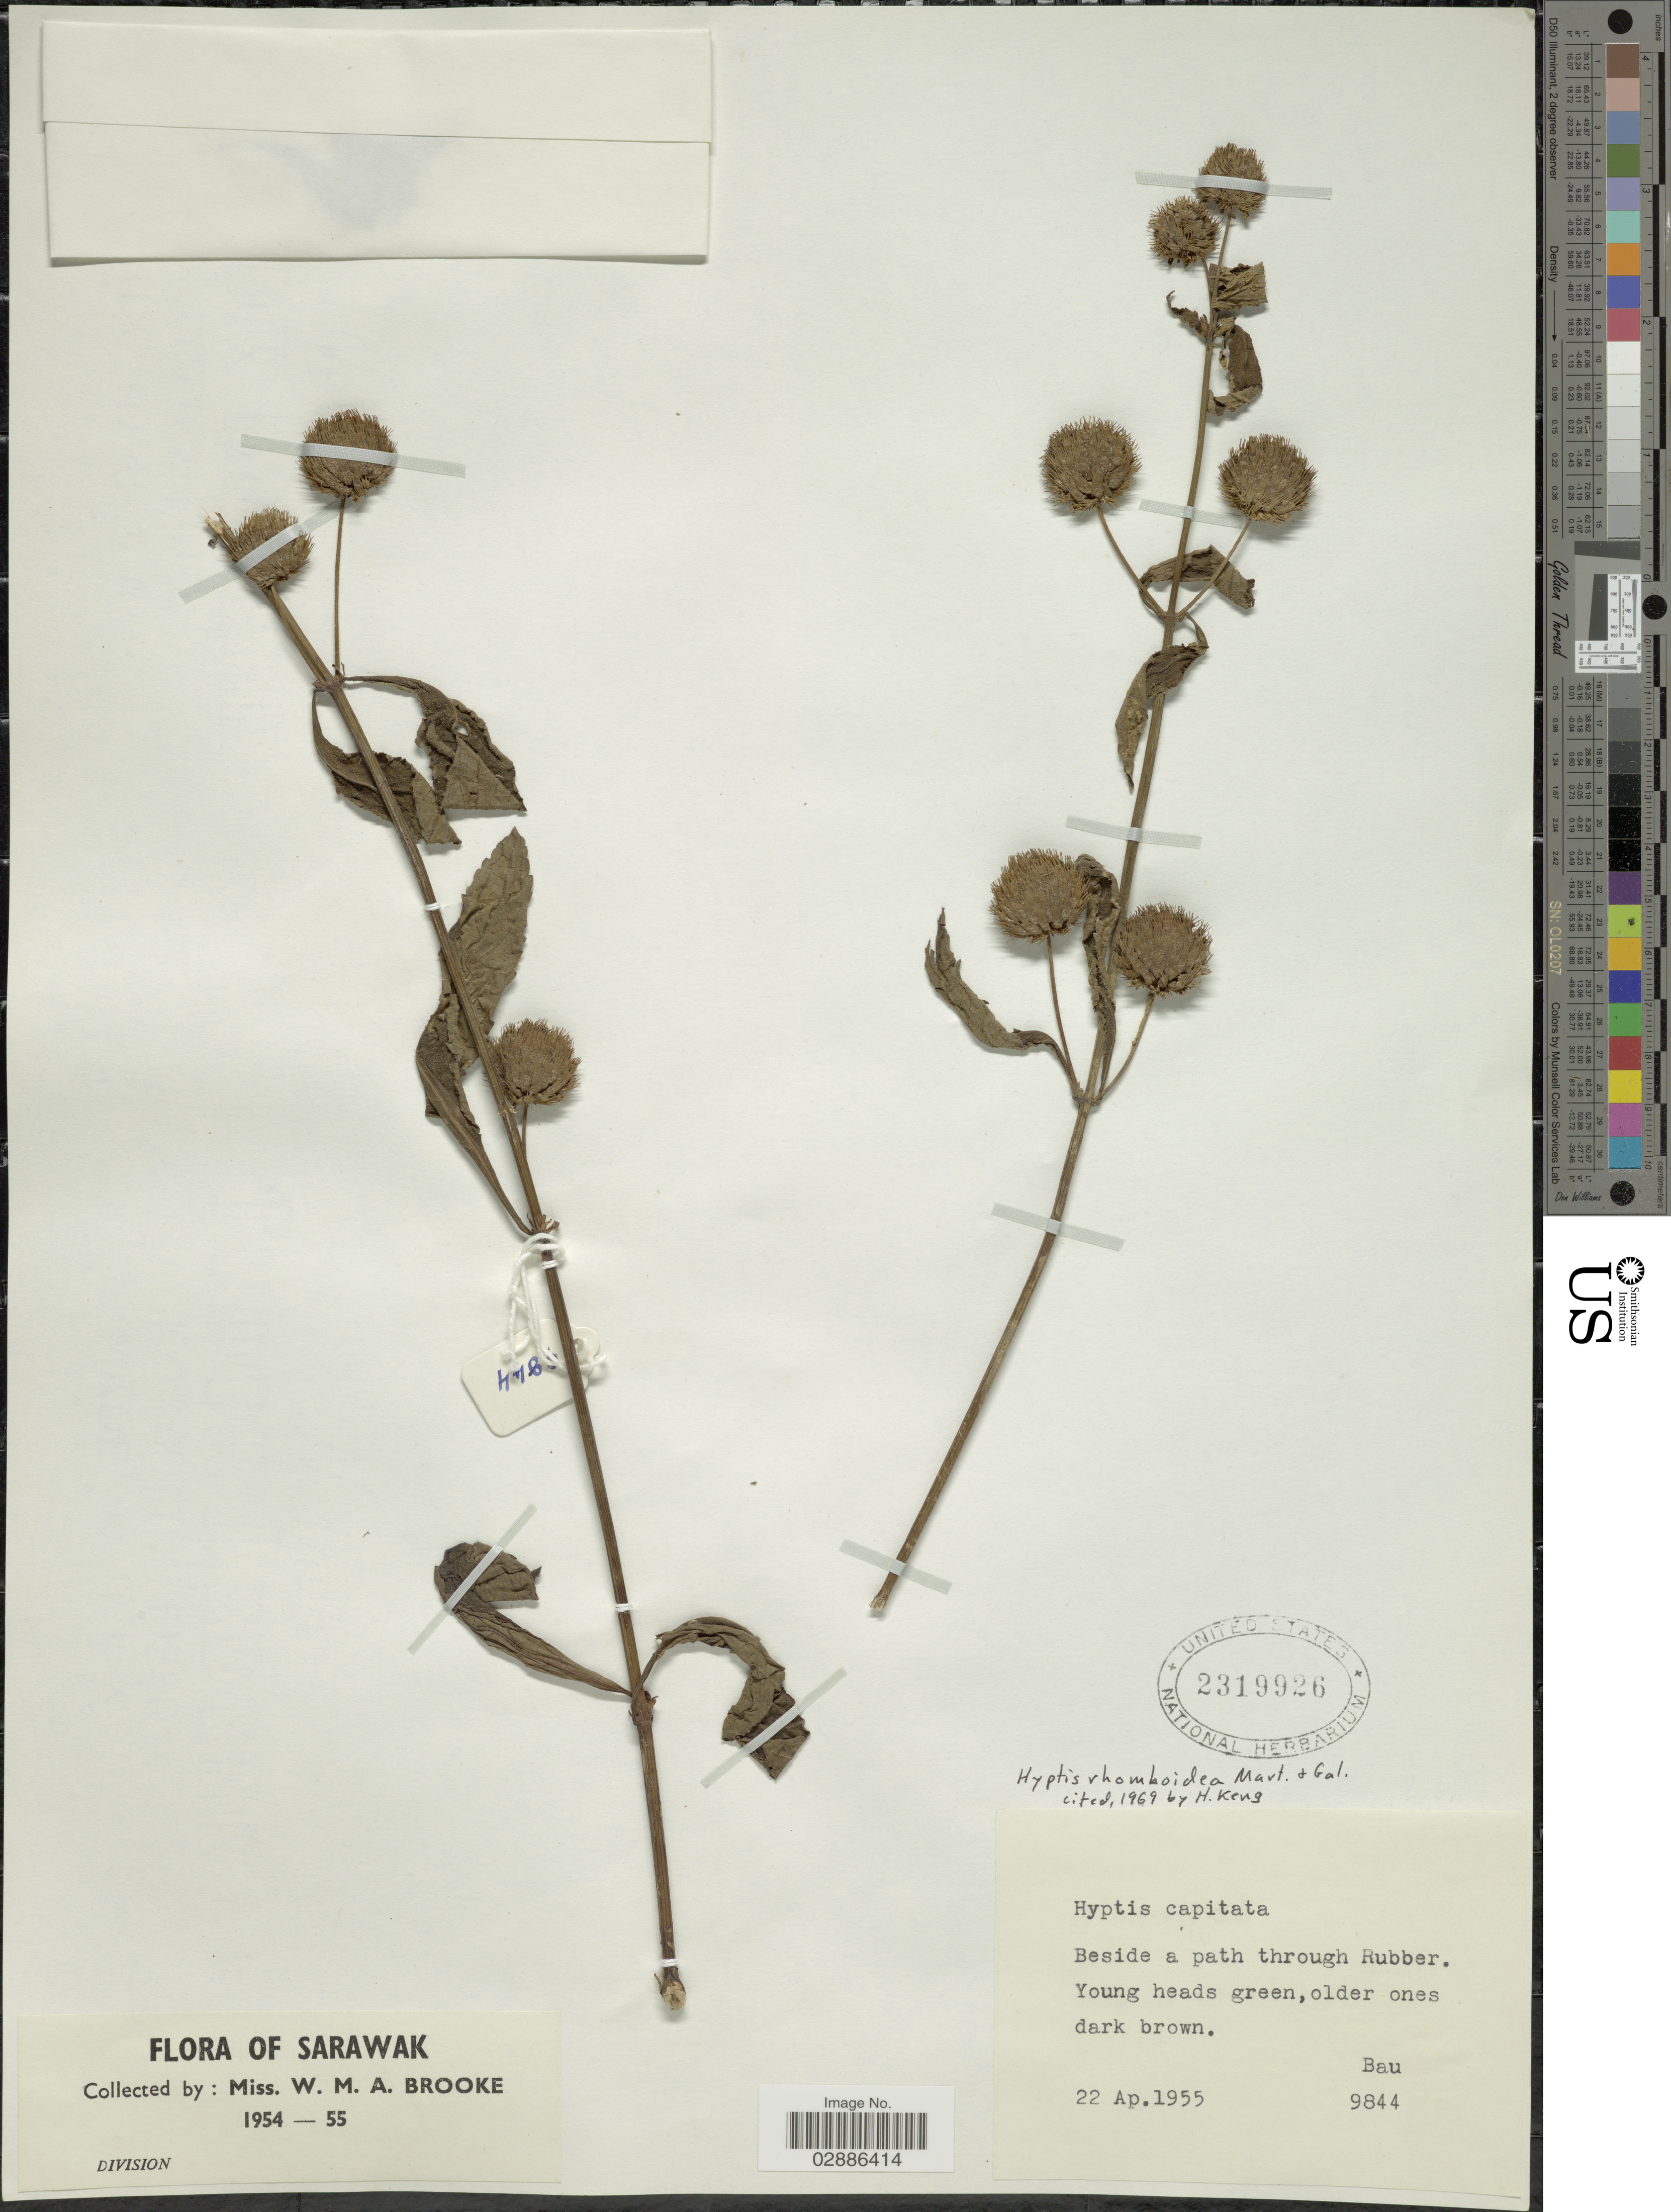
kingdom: Plantae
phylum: Tracheophyta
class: Magnoliopsida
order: Lamiales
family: Lamiaceae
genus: Hyptis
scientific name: Hyptis capitata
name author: Jacq.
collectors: W. Brooke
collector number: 9844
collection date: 1955-04-22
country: Malaysia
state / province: Sarawak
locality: Beside a path through Rubber, Bau.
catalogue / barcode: US 2319926